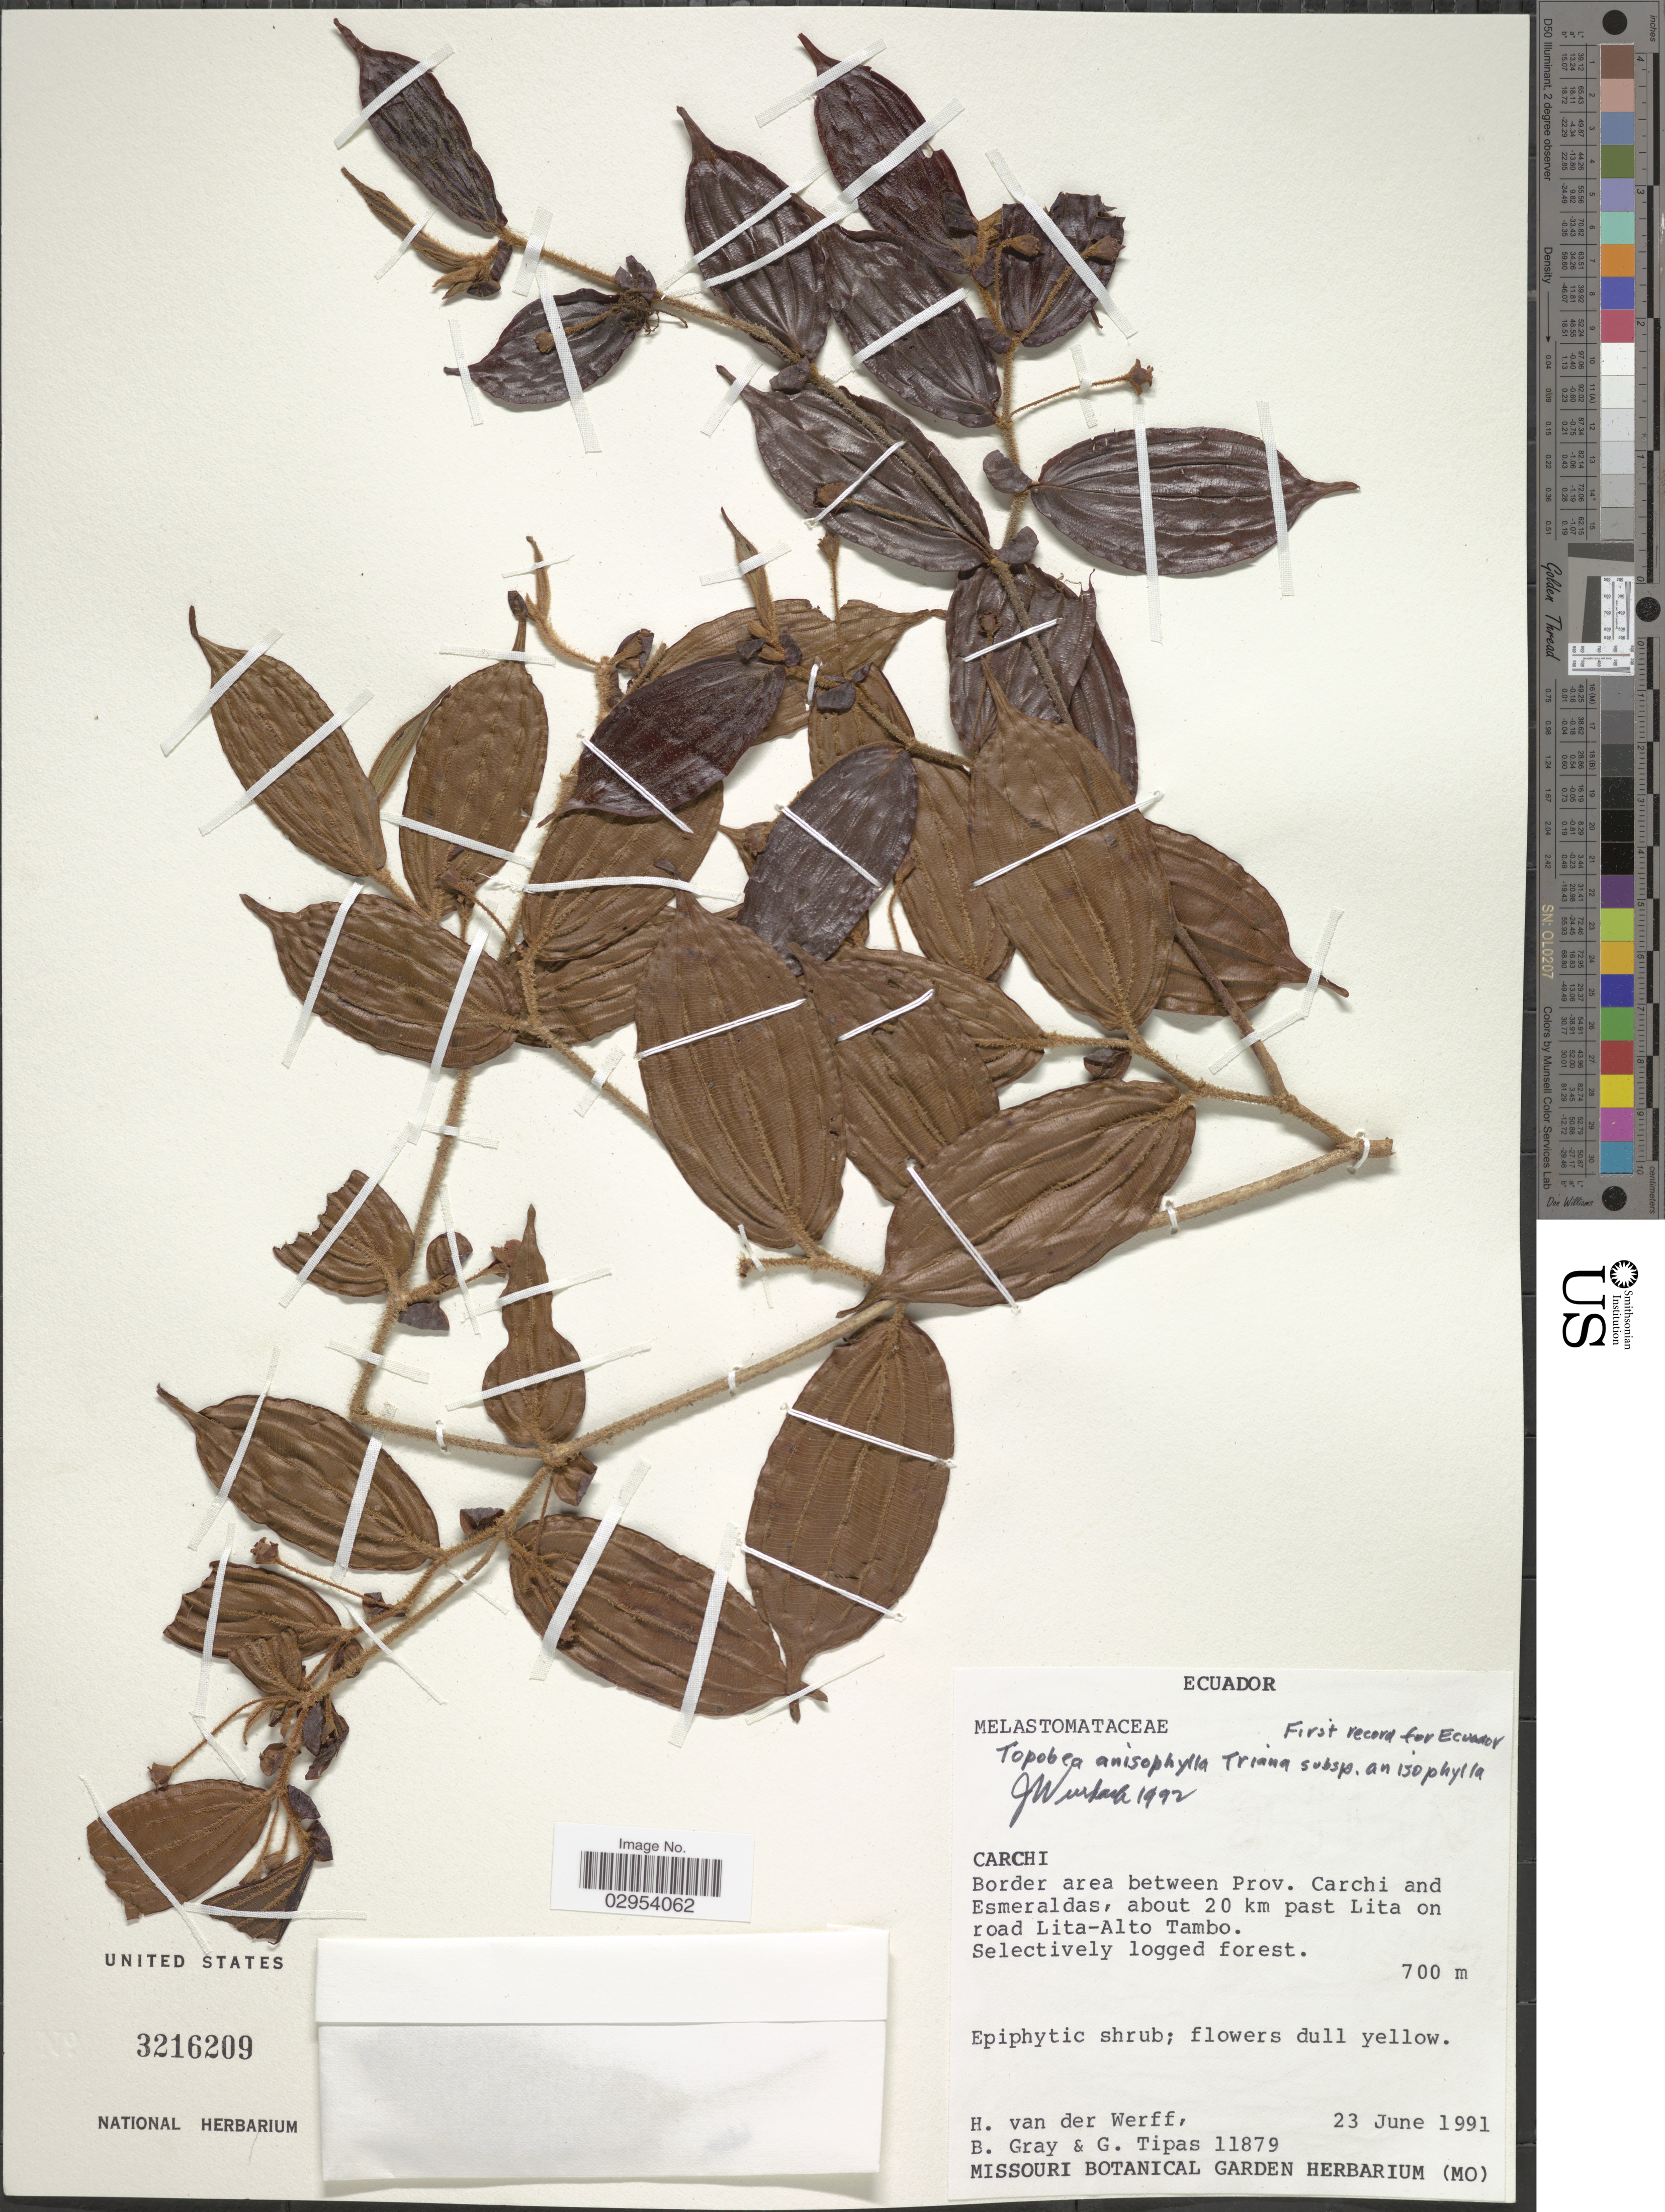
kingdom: Plantae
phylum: Tracheophyta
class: Magnoliopsida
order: Myrtales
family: Melastomataceae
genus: Topobea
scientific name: Topobea anisophylla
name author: Triana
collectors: H. van der Werff, B. Gray & G. Tipas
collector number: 11879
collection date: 1991-06-23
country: Ecuador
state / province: Carchi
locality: Border area between Prov. Carchi and Esmeraldas, about 20 km past Lita on road Lita-Alto Tambo.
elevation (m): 700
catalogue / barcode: US 3216209